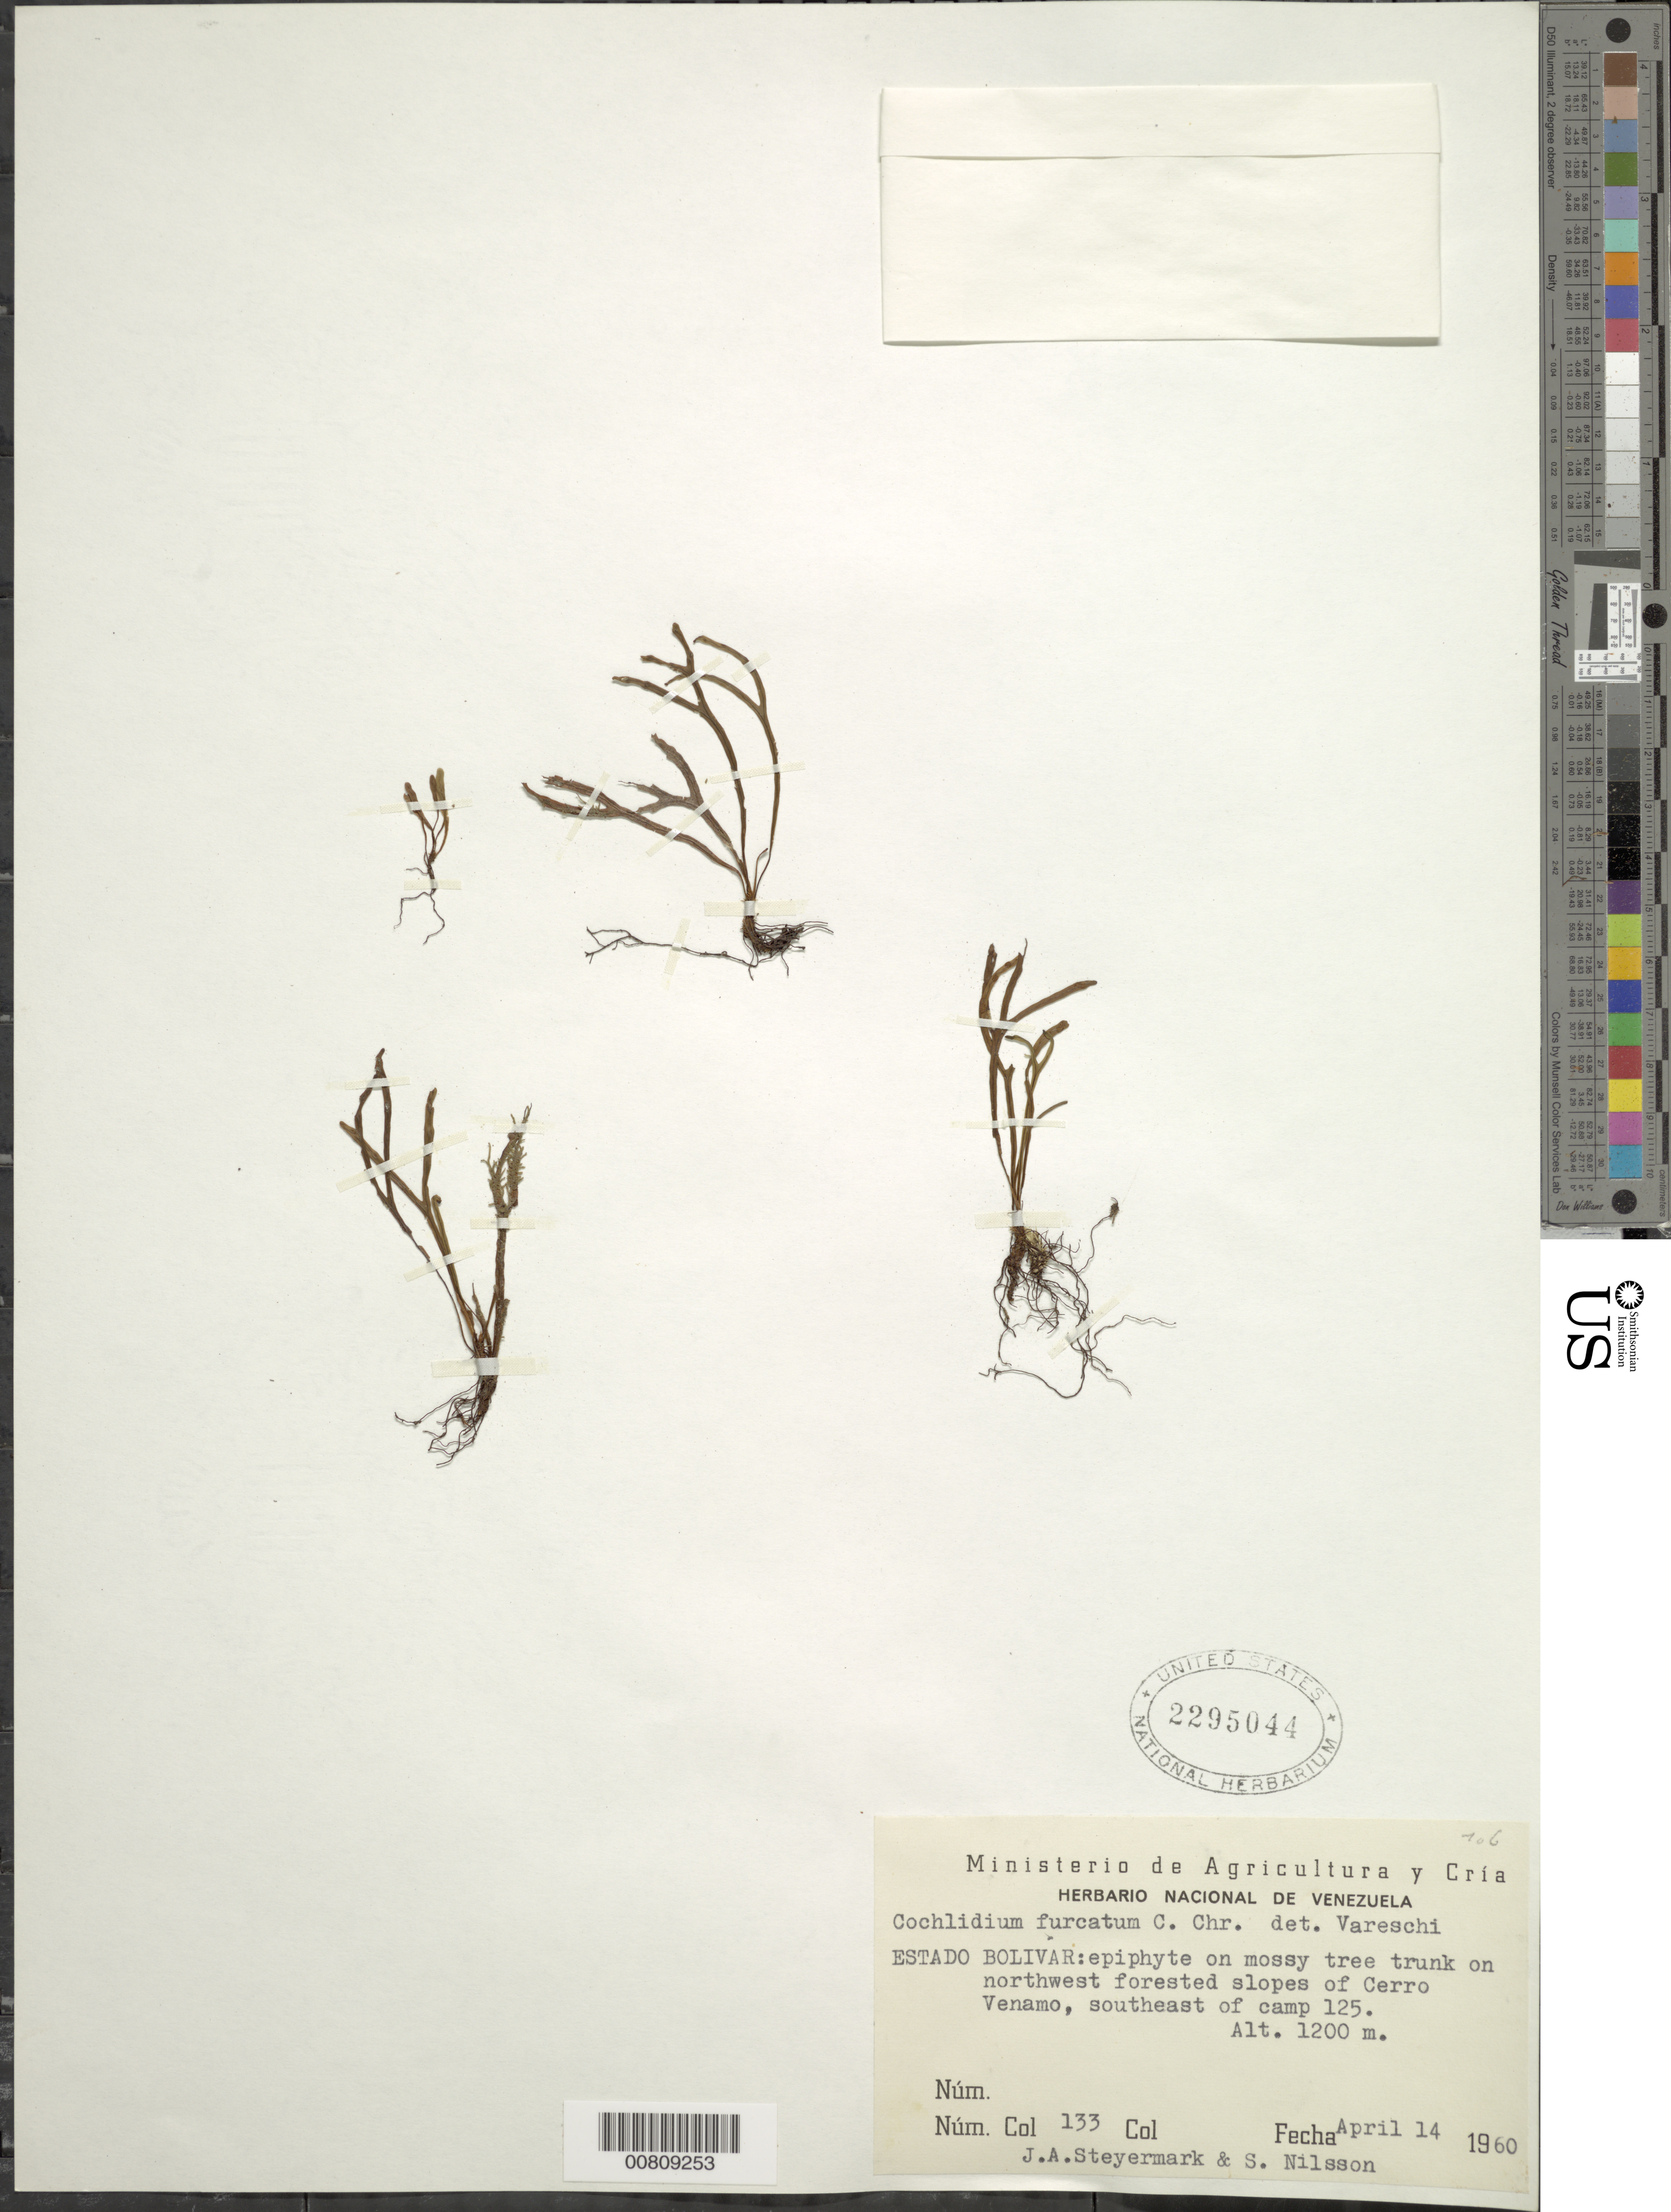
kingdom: Plantae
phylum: Tracheophyta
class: Polypodiopsida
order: Polypodiales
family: Polypodiaceae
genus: Cochlidium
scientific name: Cochlidium furcatum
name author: (Hook. & Grev.) C. Chr.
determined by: Vareschi, Volkmar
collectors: J. Steyermark & S. Nilsson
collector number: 60 133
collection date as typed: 14-Apr-60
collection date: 1960-04-14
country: Venezuela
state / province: Bolívar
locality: Cerro Venamo, NW slopes, SE of campamento 125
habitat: Mossy tree trunk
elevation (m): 1100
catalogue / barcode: US 2295044